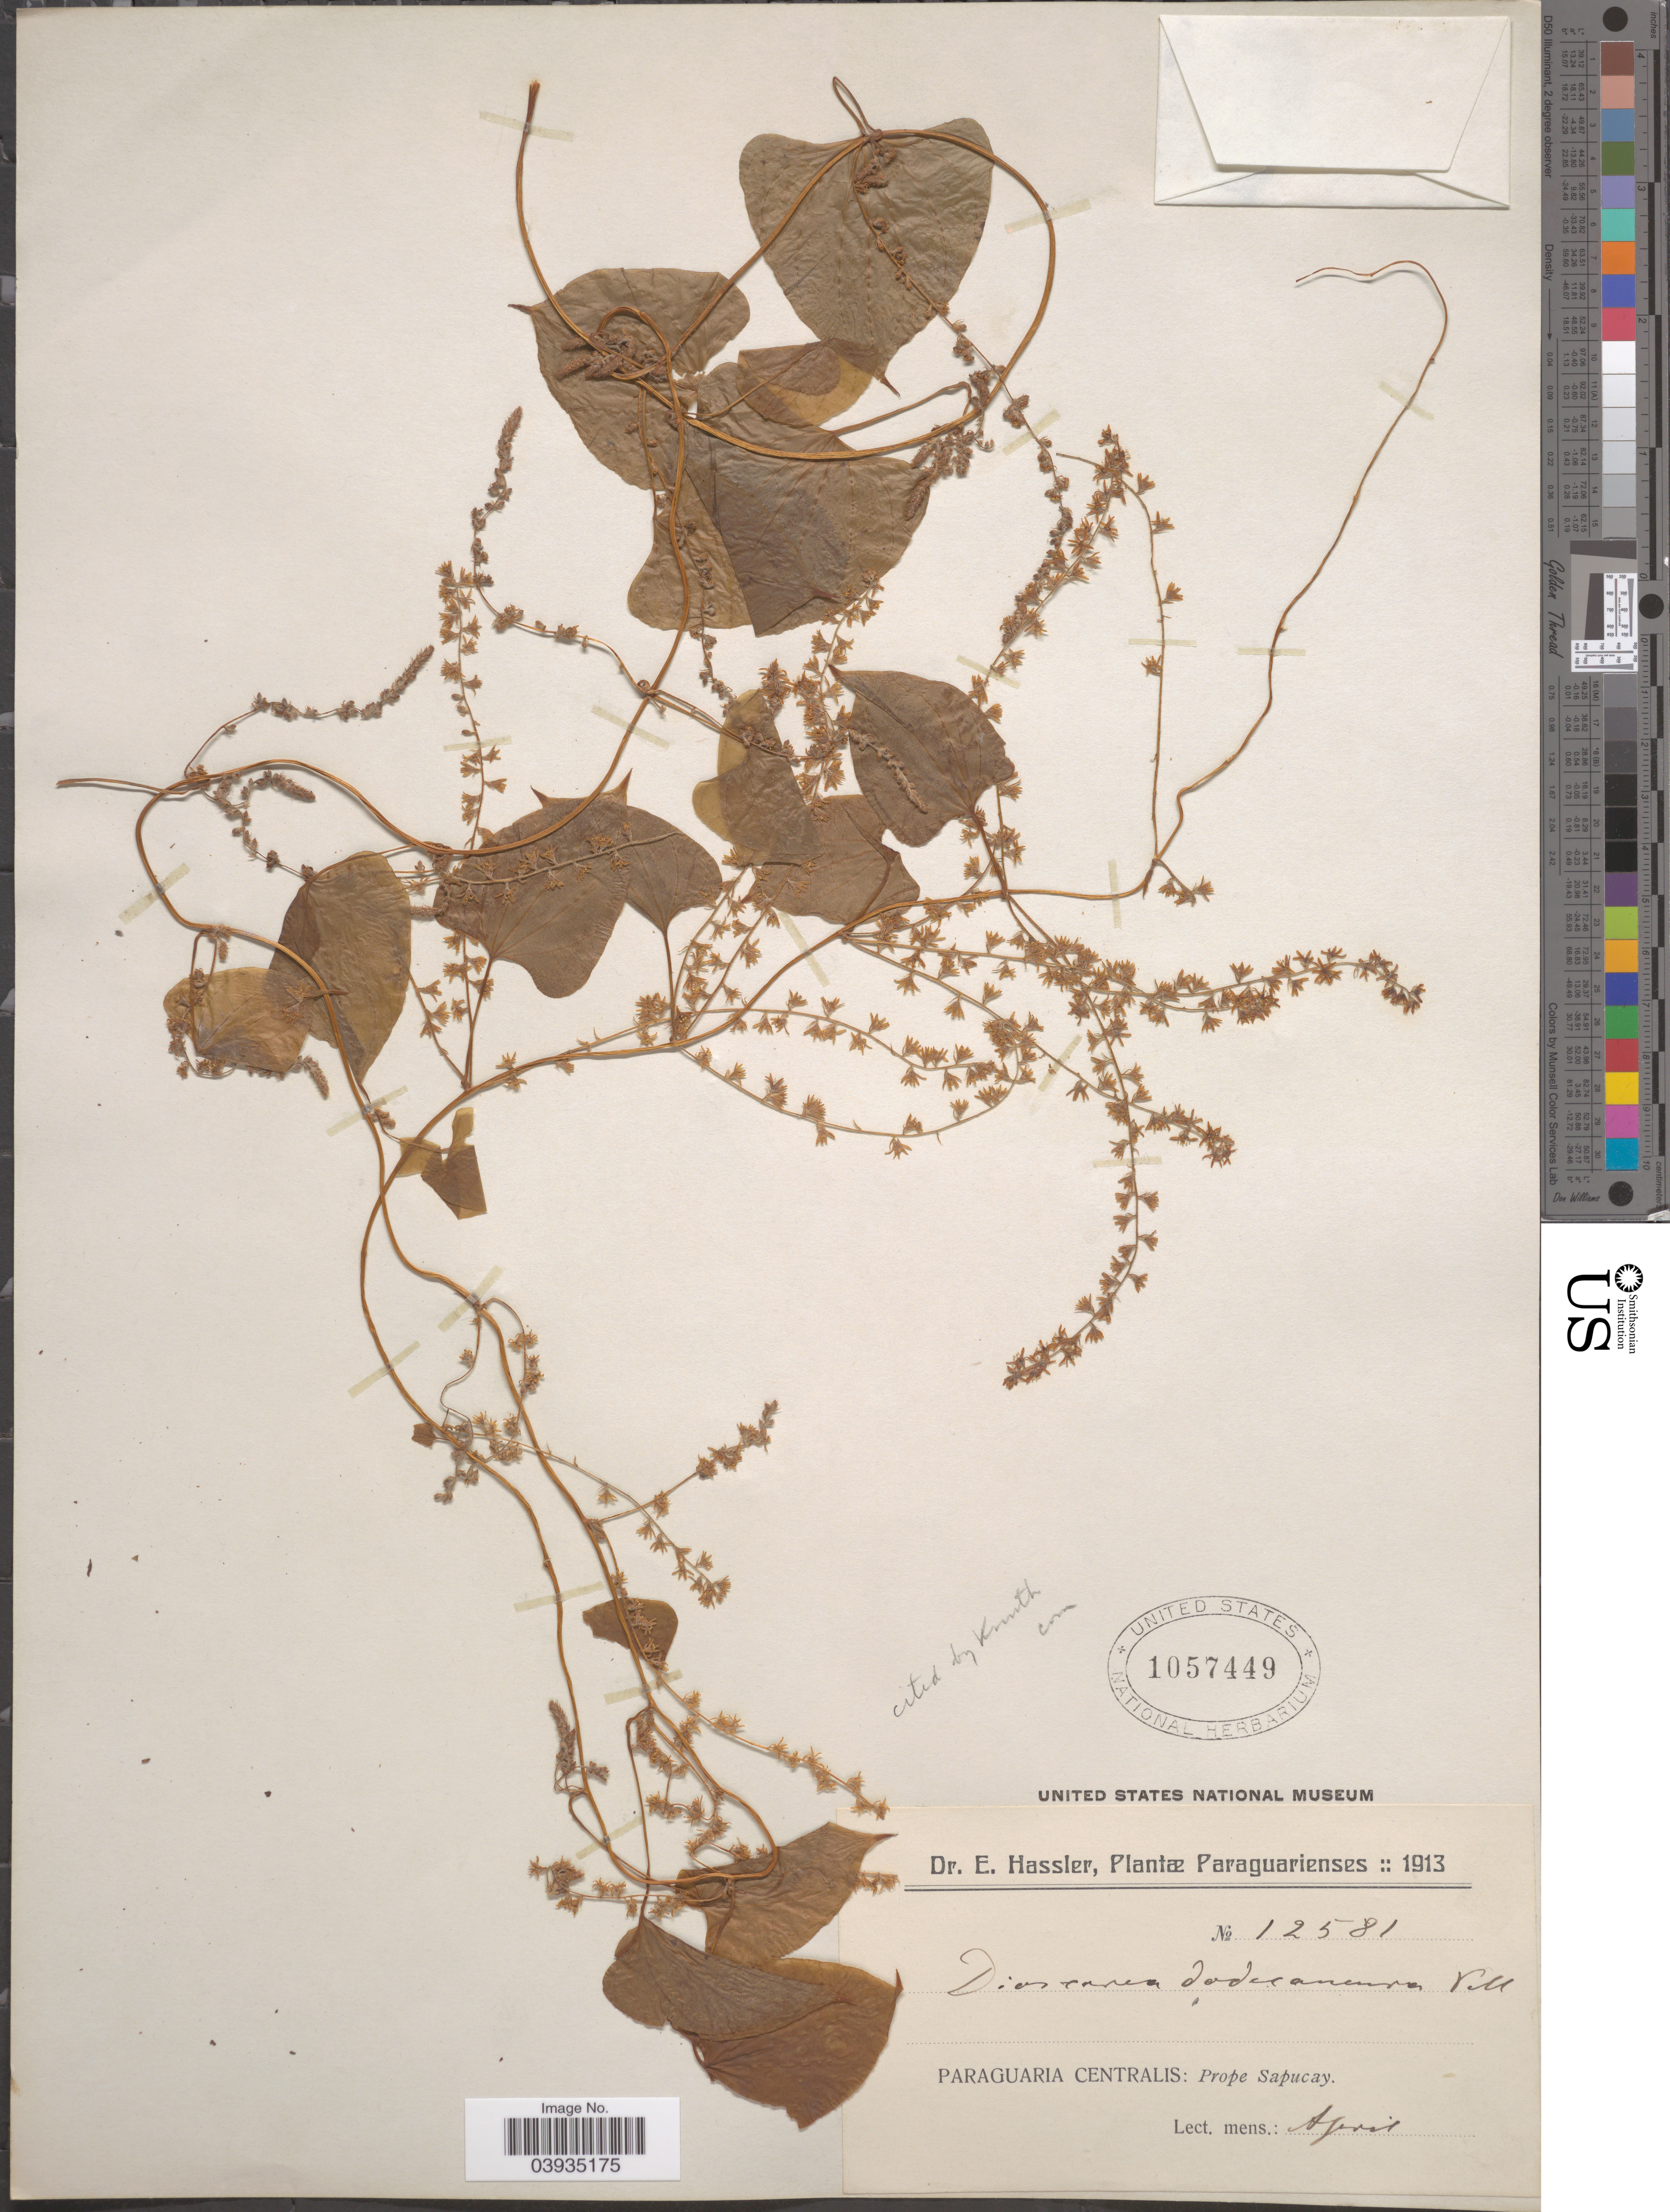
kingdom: Plantae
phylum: Tracheophyta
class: Liliopsida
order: Dioscoreales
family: Dioscoreaceae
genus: Dioscorea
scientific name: Dioscorea dodecaneura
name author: Vell.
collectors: E. Hassler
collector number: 12581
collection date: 1913-04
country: Paraguay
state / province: Paraguari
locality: Paraguaria Centralis: Prope Sapucay.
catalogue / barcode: US 1057449